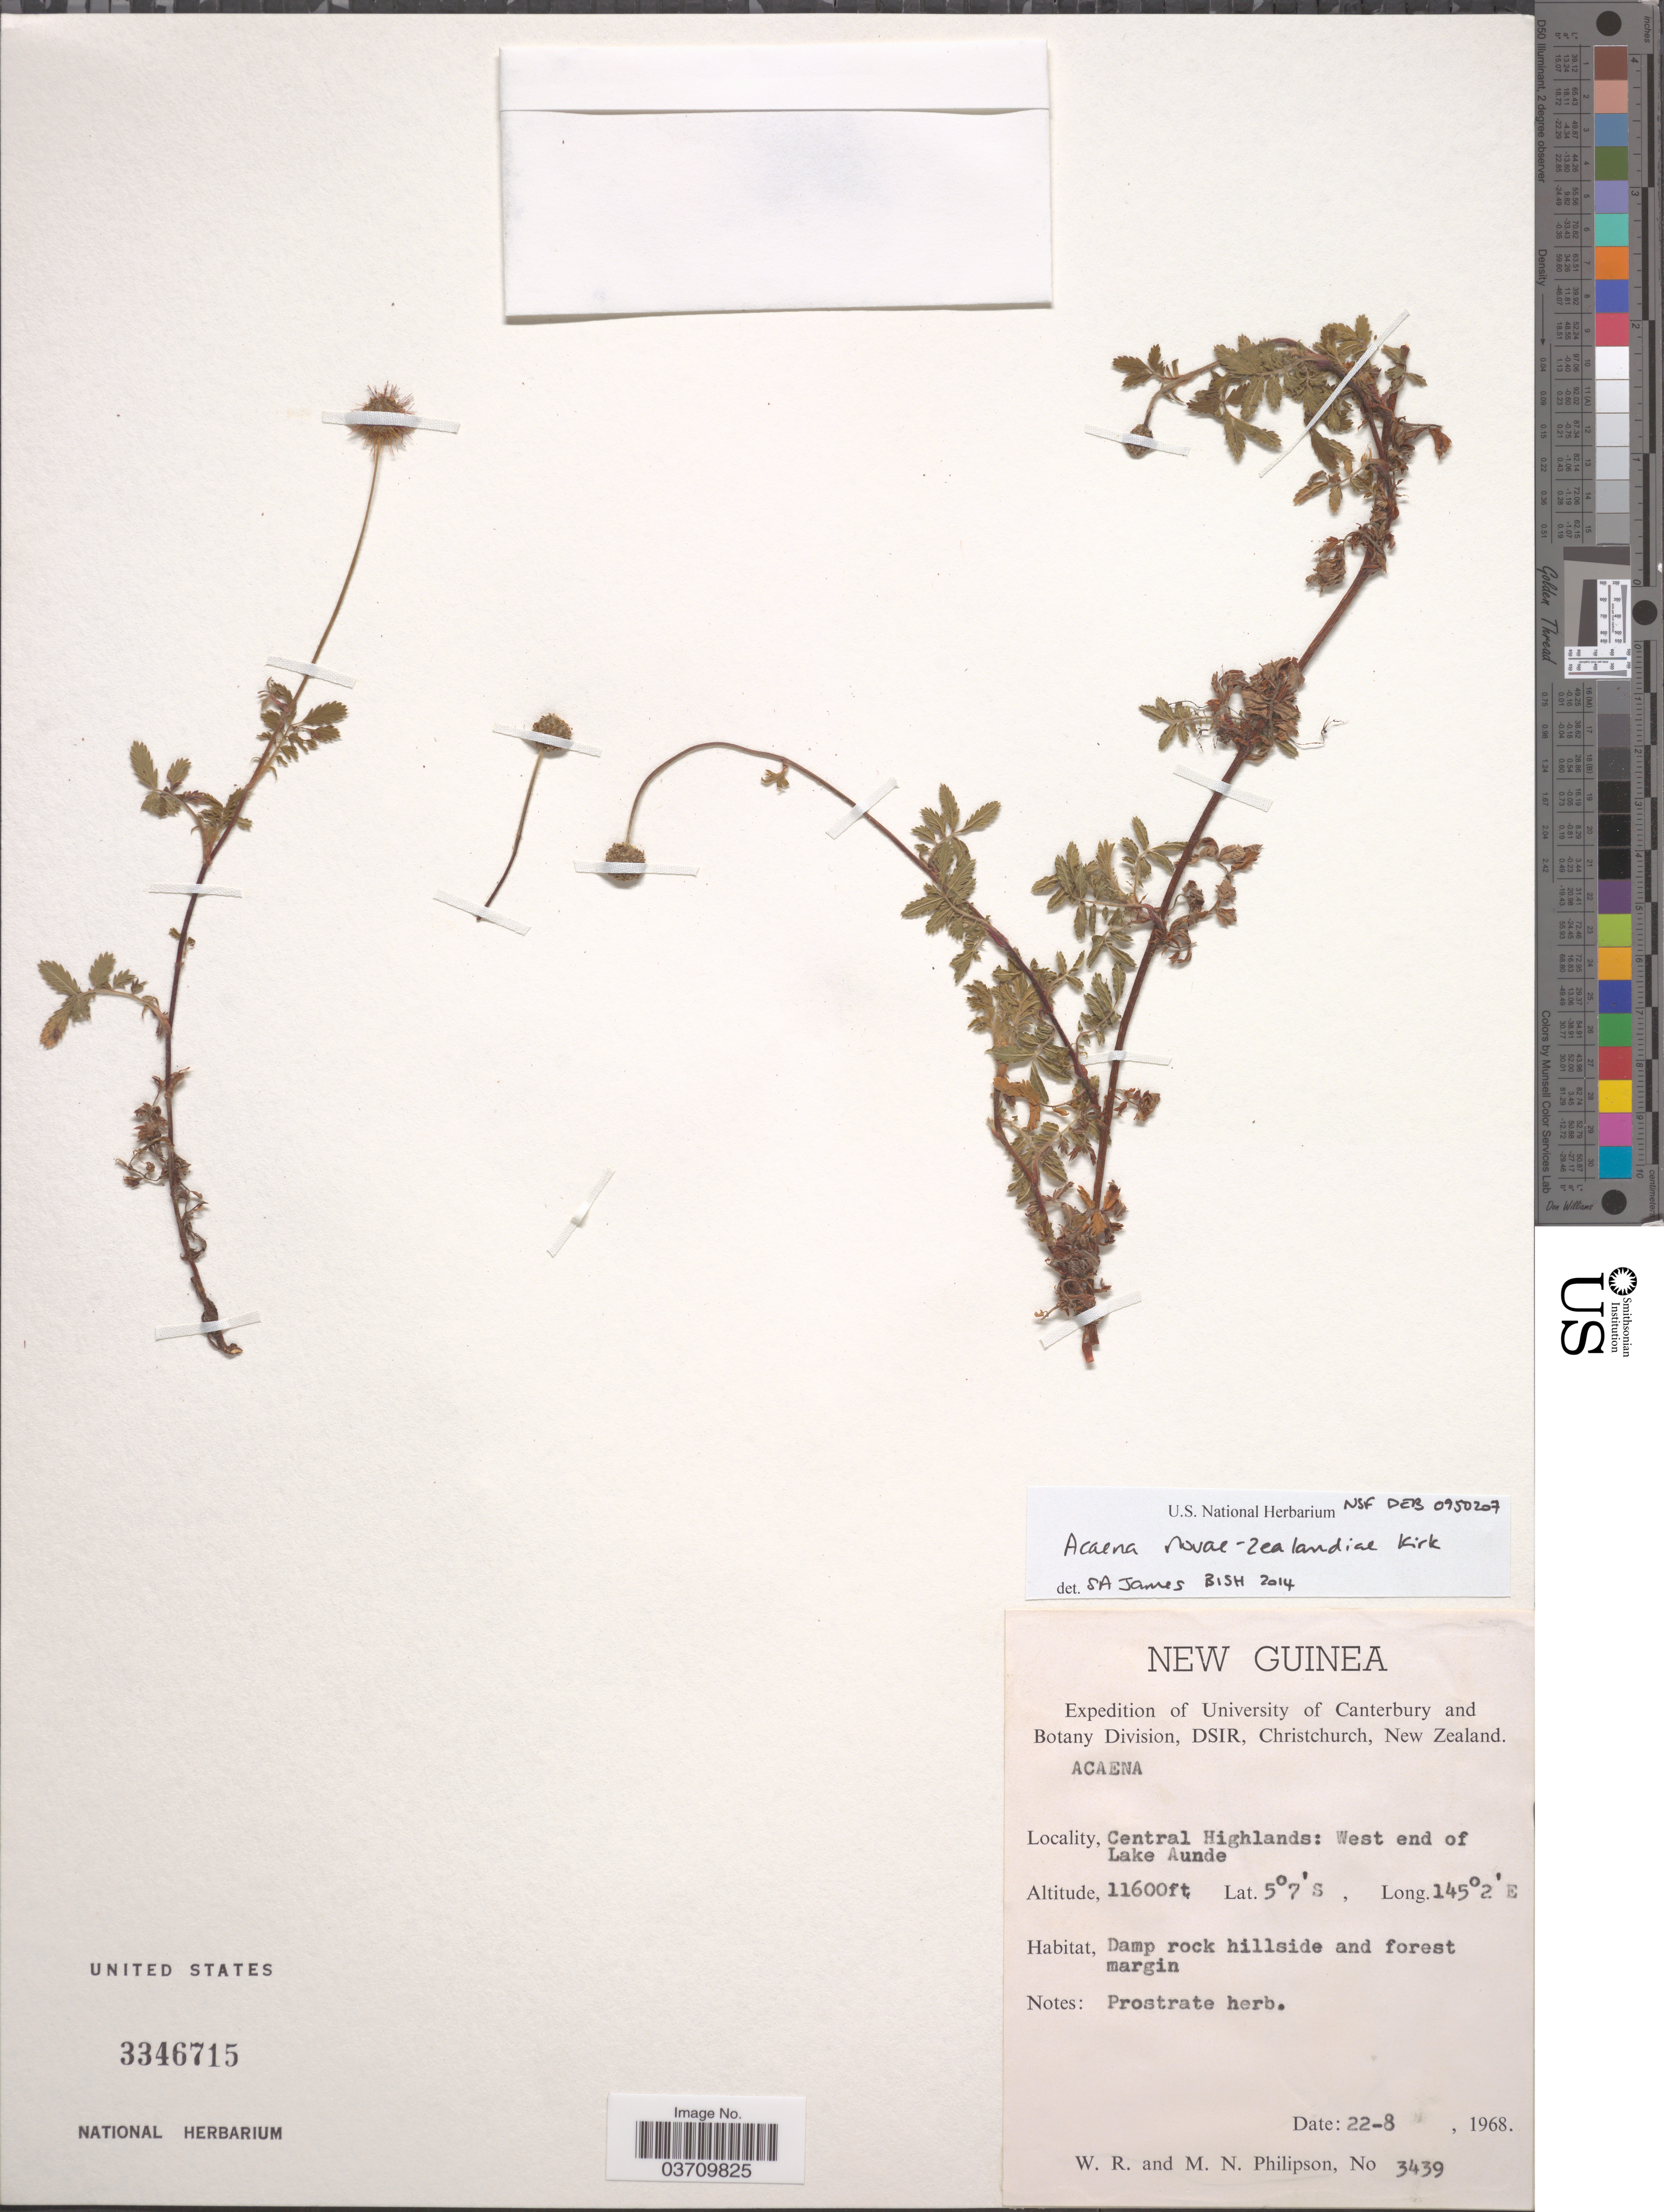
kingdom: Plantae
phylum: Tracheophyta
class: Magnoliopsida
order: Rosales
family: Rosaceae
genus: Acaena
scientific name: Acaena novae-zelandiae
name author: Kirk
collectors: W. R. Philipson & M. Philipson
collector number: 3439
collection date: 1968-08-22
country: Papua New Guinea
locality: New Guinea. Central Highlnds: West end of Lake Aunde.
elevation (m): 3536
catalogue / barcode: US 3346715